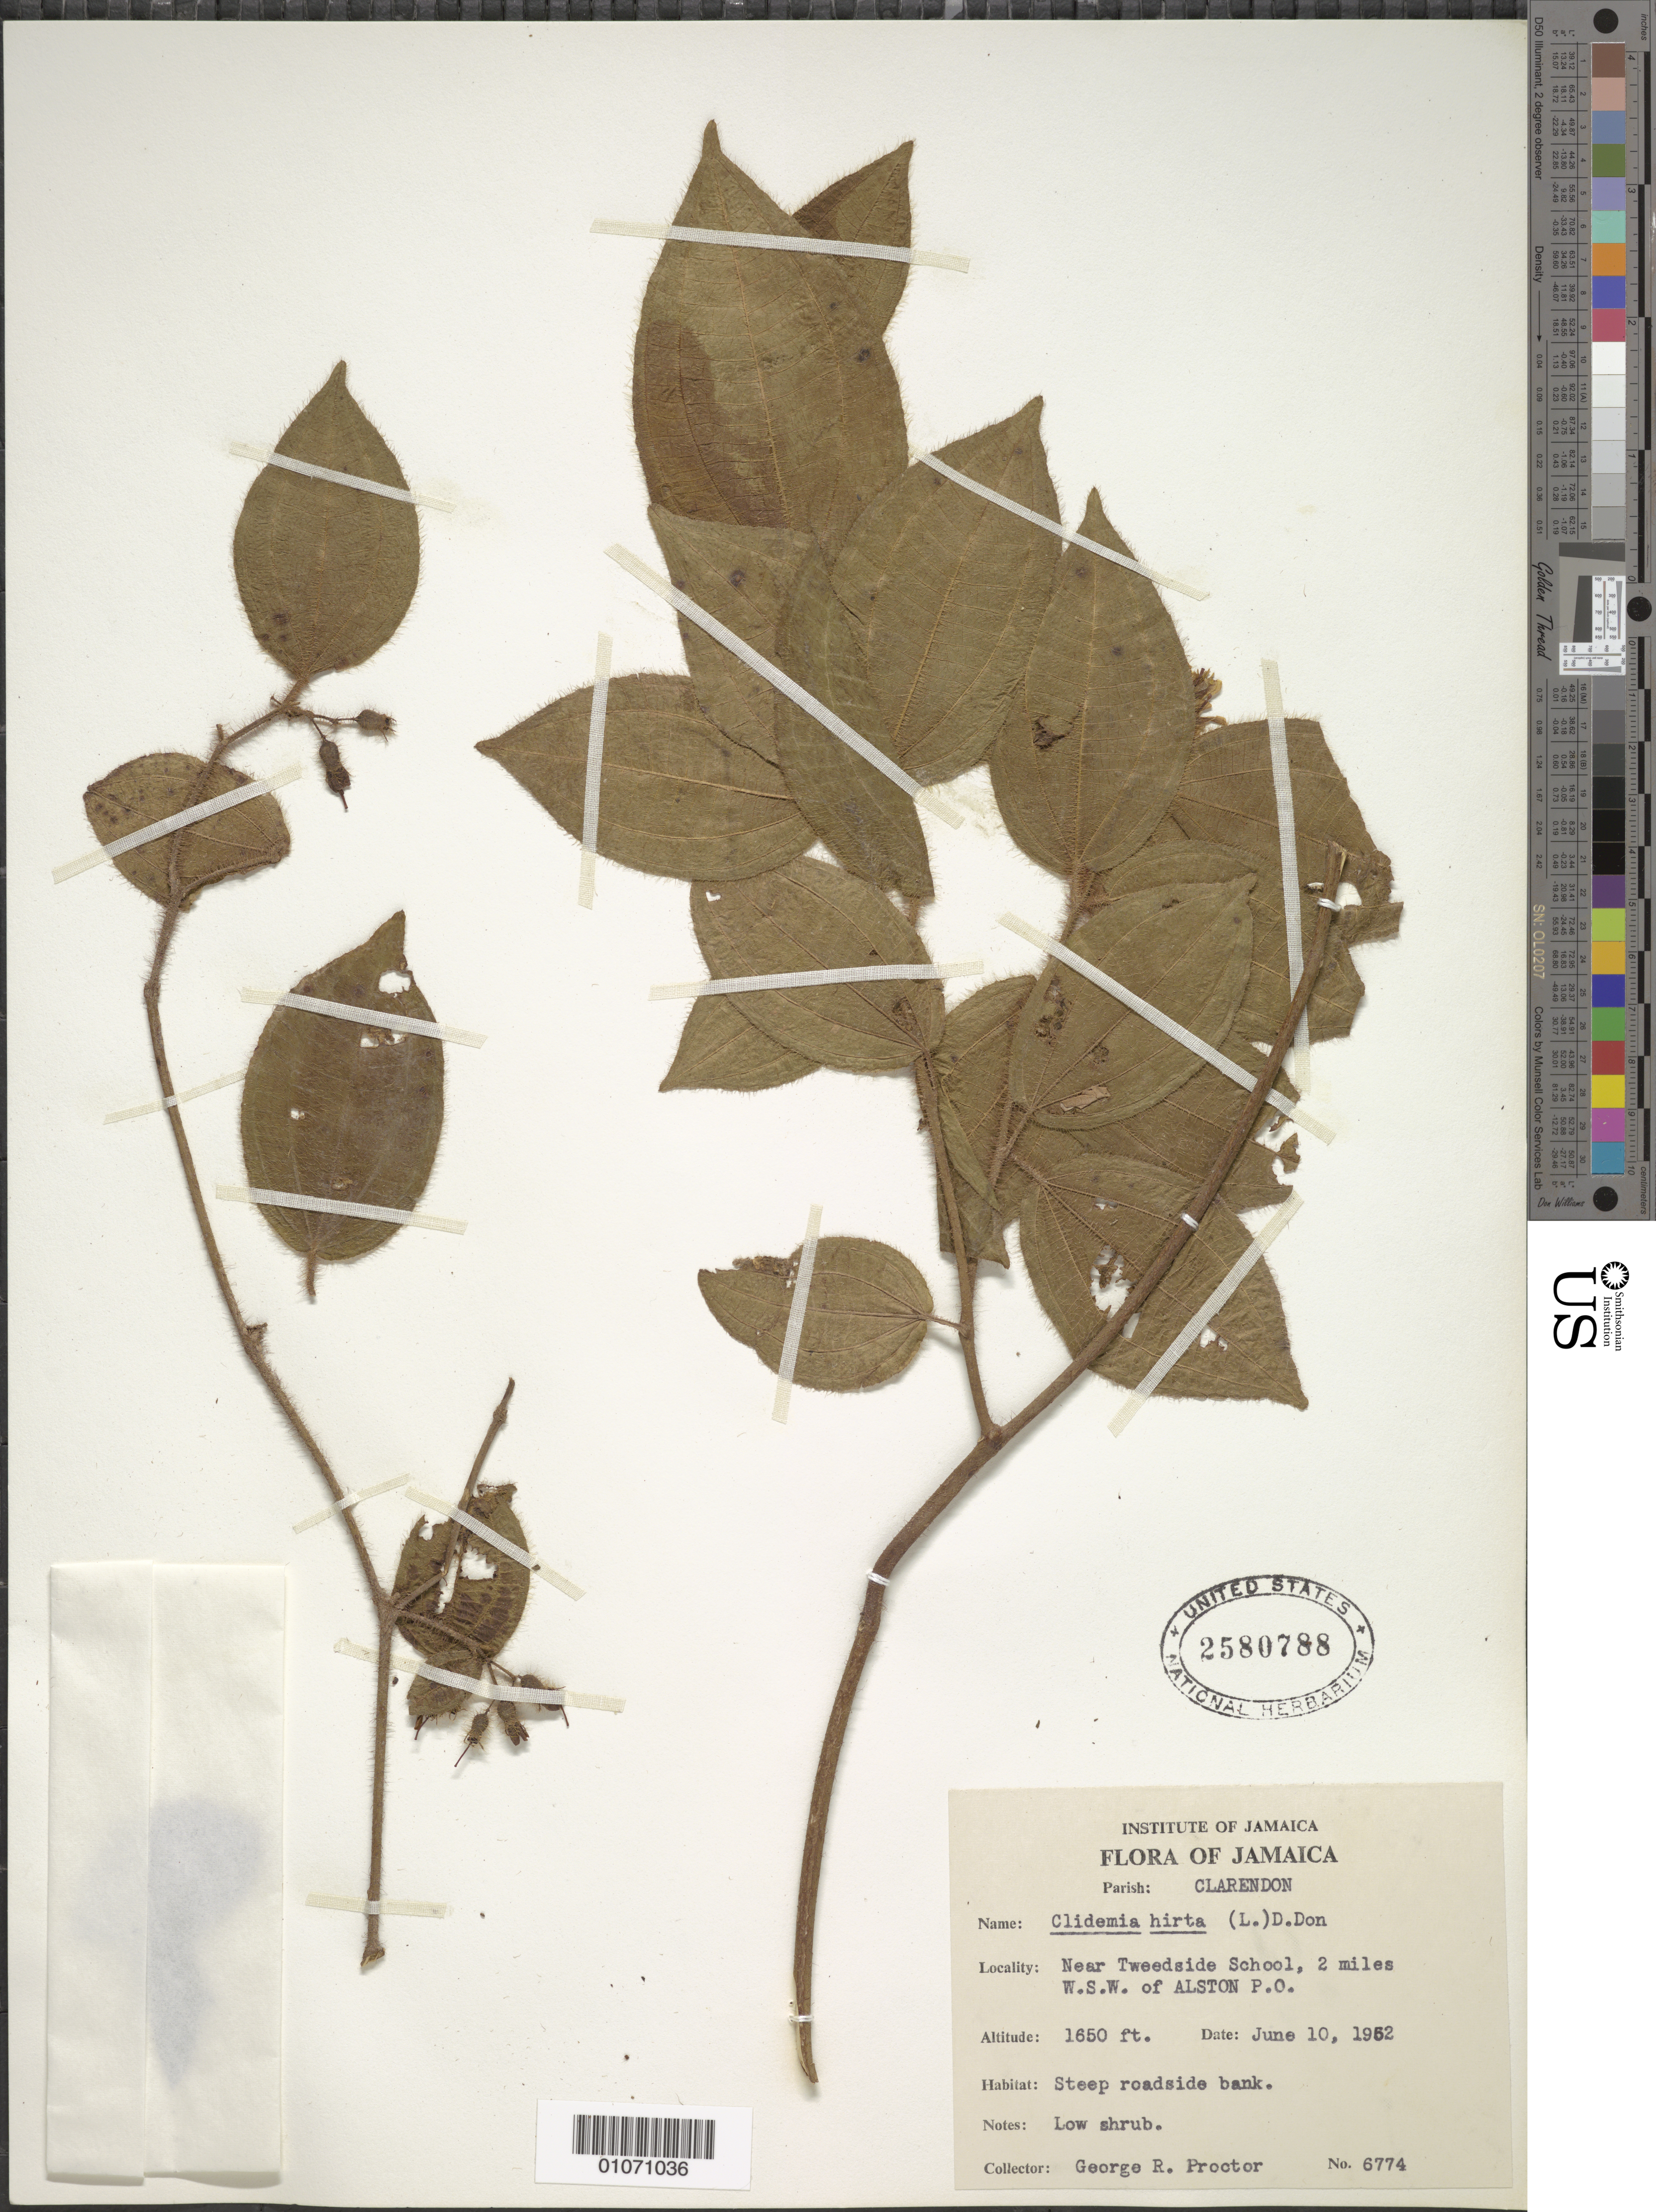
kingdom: Plantae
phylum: Tracheophyta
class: Magnoliopsida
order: Myrtales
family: Melastomataceae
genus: Clidemia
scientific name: Clidemia hirta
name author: (L.) D. Don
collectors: G. R. Proctor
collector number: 6774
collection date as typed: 10 Jun 1952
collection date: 1952-06-10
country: Jamaica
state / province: Clarendon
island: Jamaica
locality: Tweedside School, 2 miles WSW of Alston, P.O.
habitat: Steep roadside bank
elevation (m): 503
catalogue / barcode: US 2580788